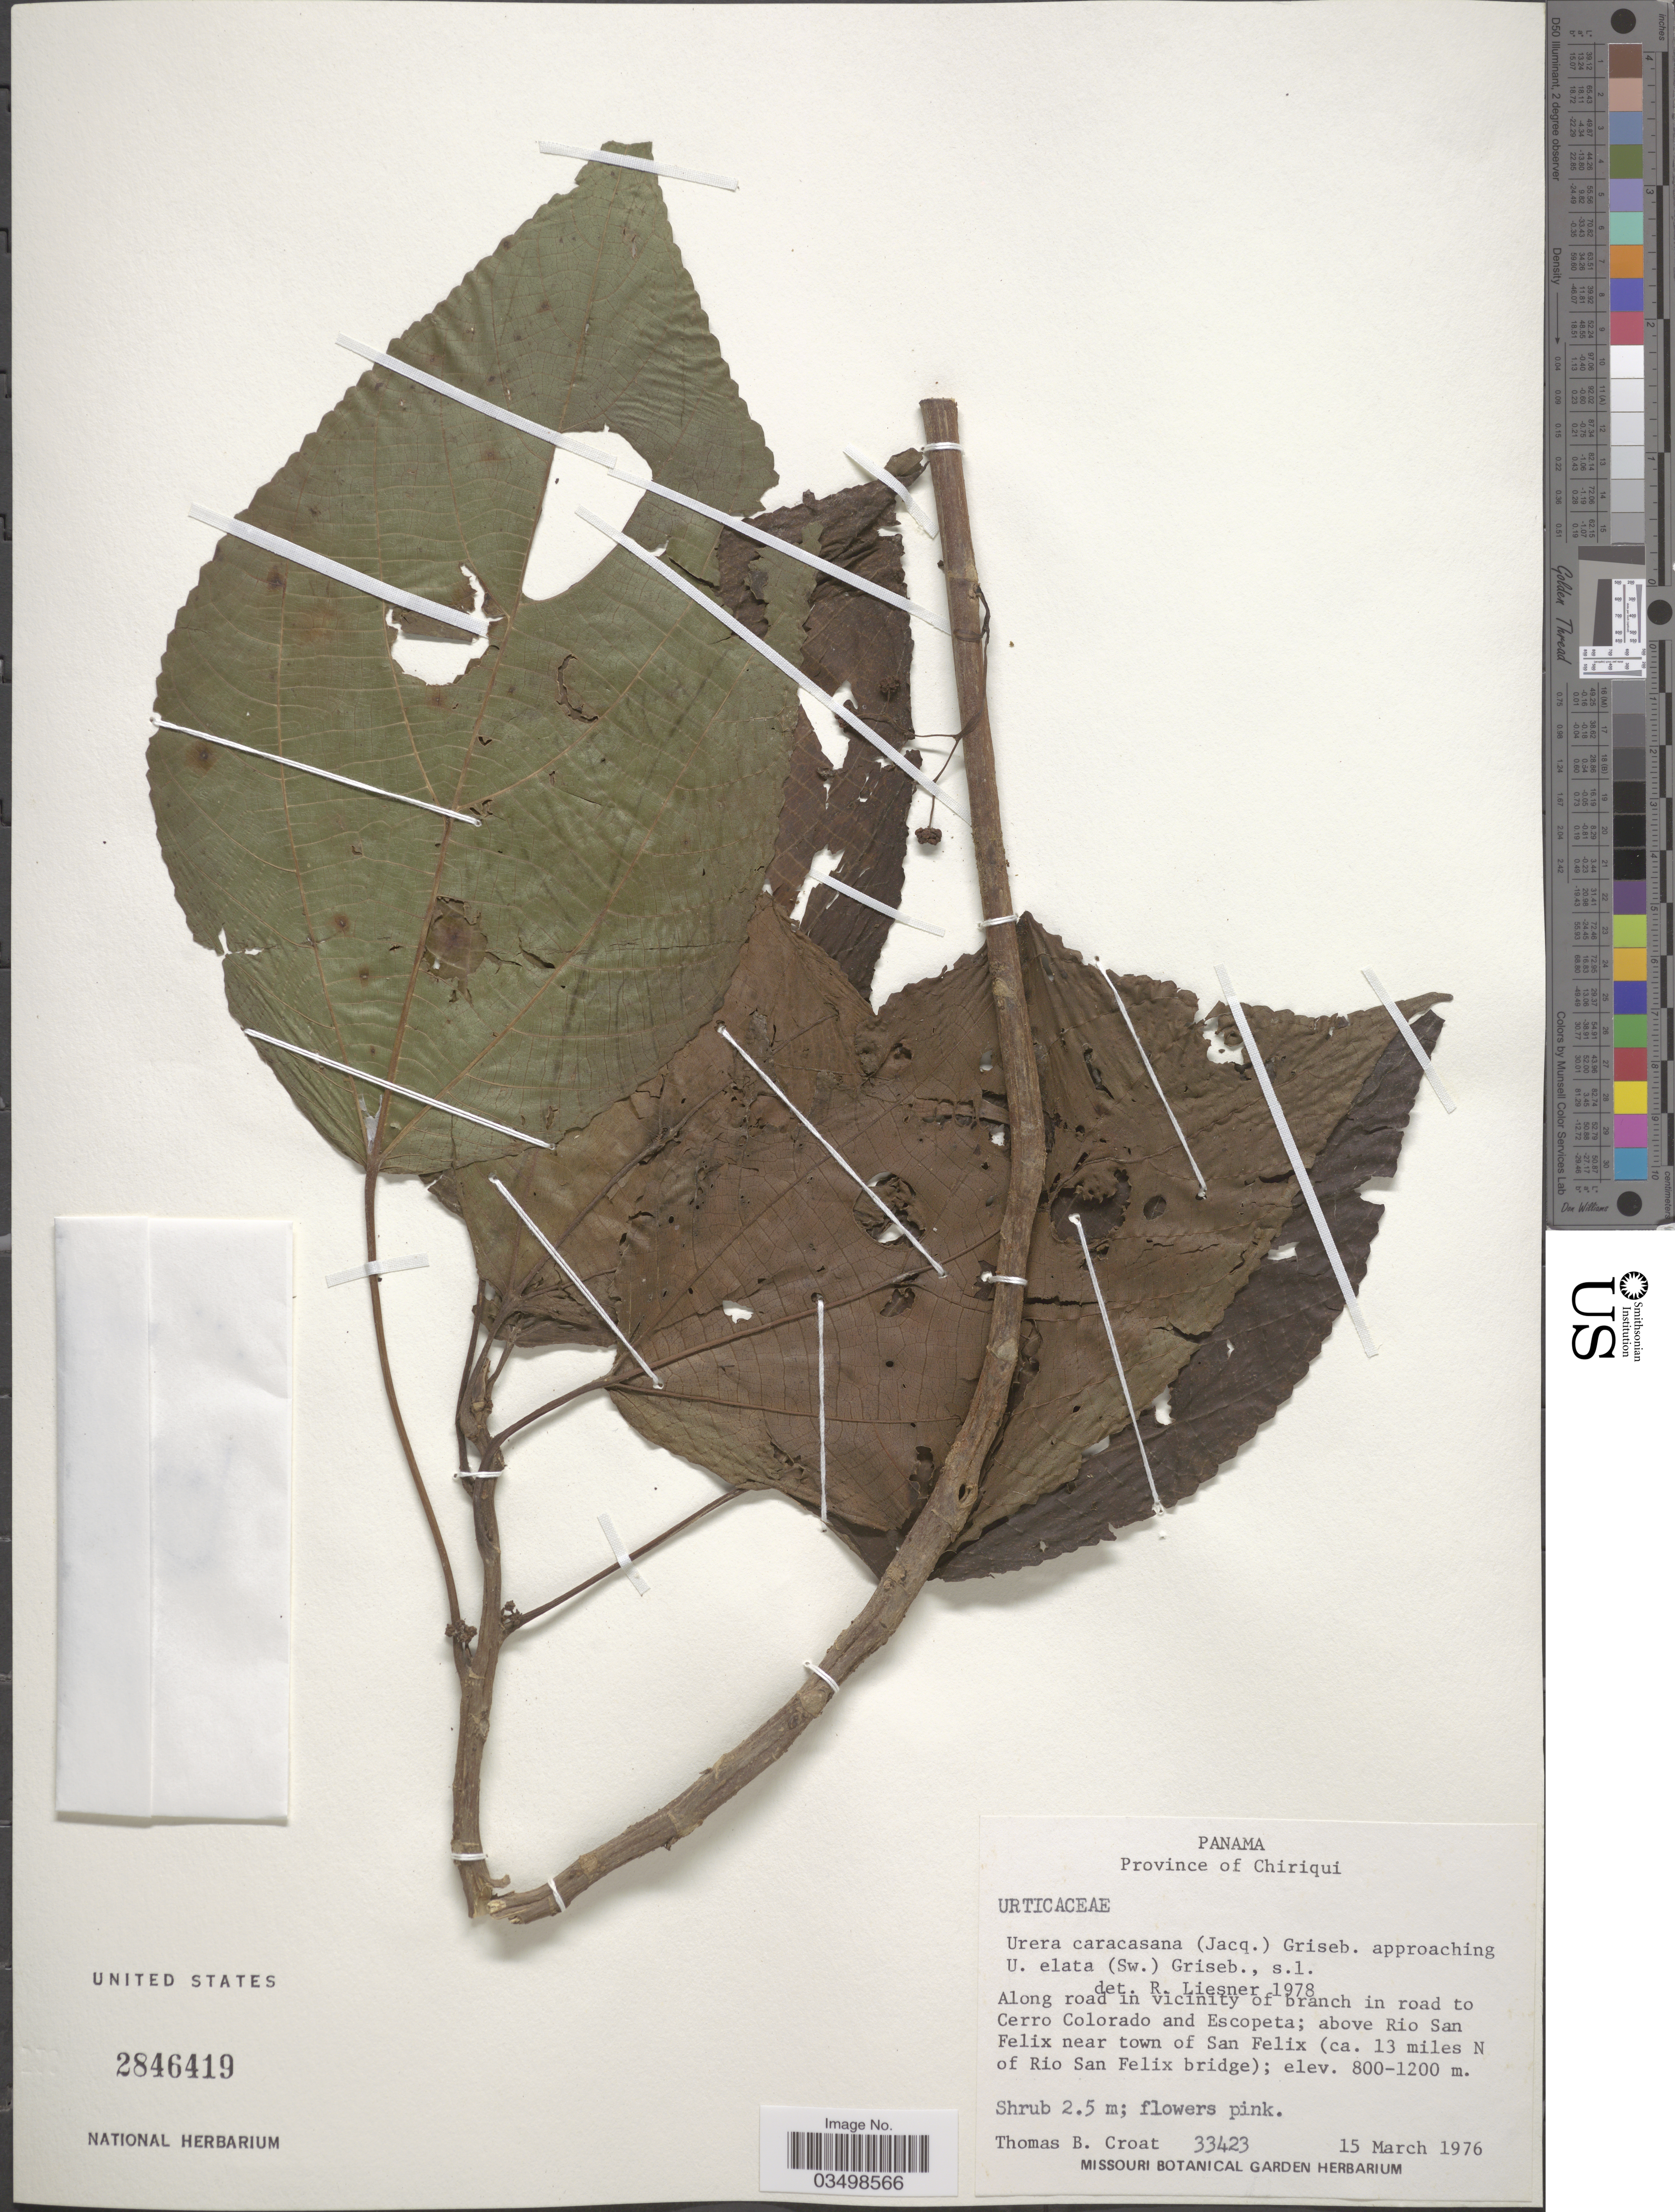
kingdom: Plantae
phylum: Tracheophyta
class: Magnoliopsida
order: Rosales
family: Urticaceae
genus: Urera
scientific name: Urera caracasana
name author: (Jacq.) Gaudich. ex Griseb.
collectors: T. B. Croat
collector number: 33423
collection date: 1976-03-15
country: Panama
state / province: Chiriqui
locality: Along road in vicinity of branch in road to Cerro Colorado and Escopeta; above Rio San Felix near town of San Felix (ca. 13 miles N of Rio San Felix bridge).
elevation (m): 800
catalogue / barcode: US 2846419